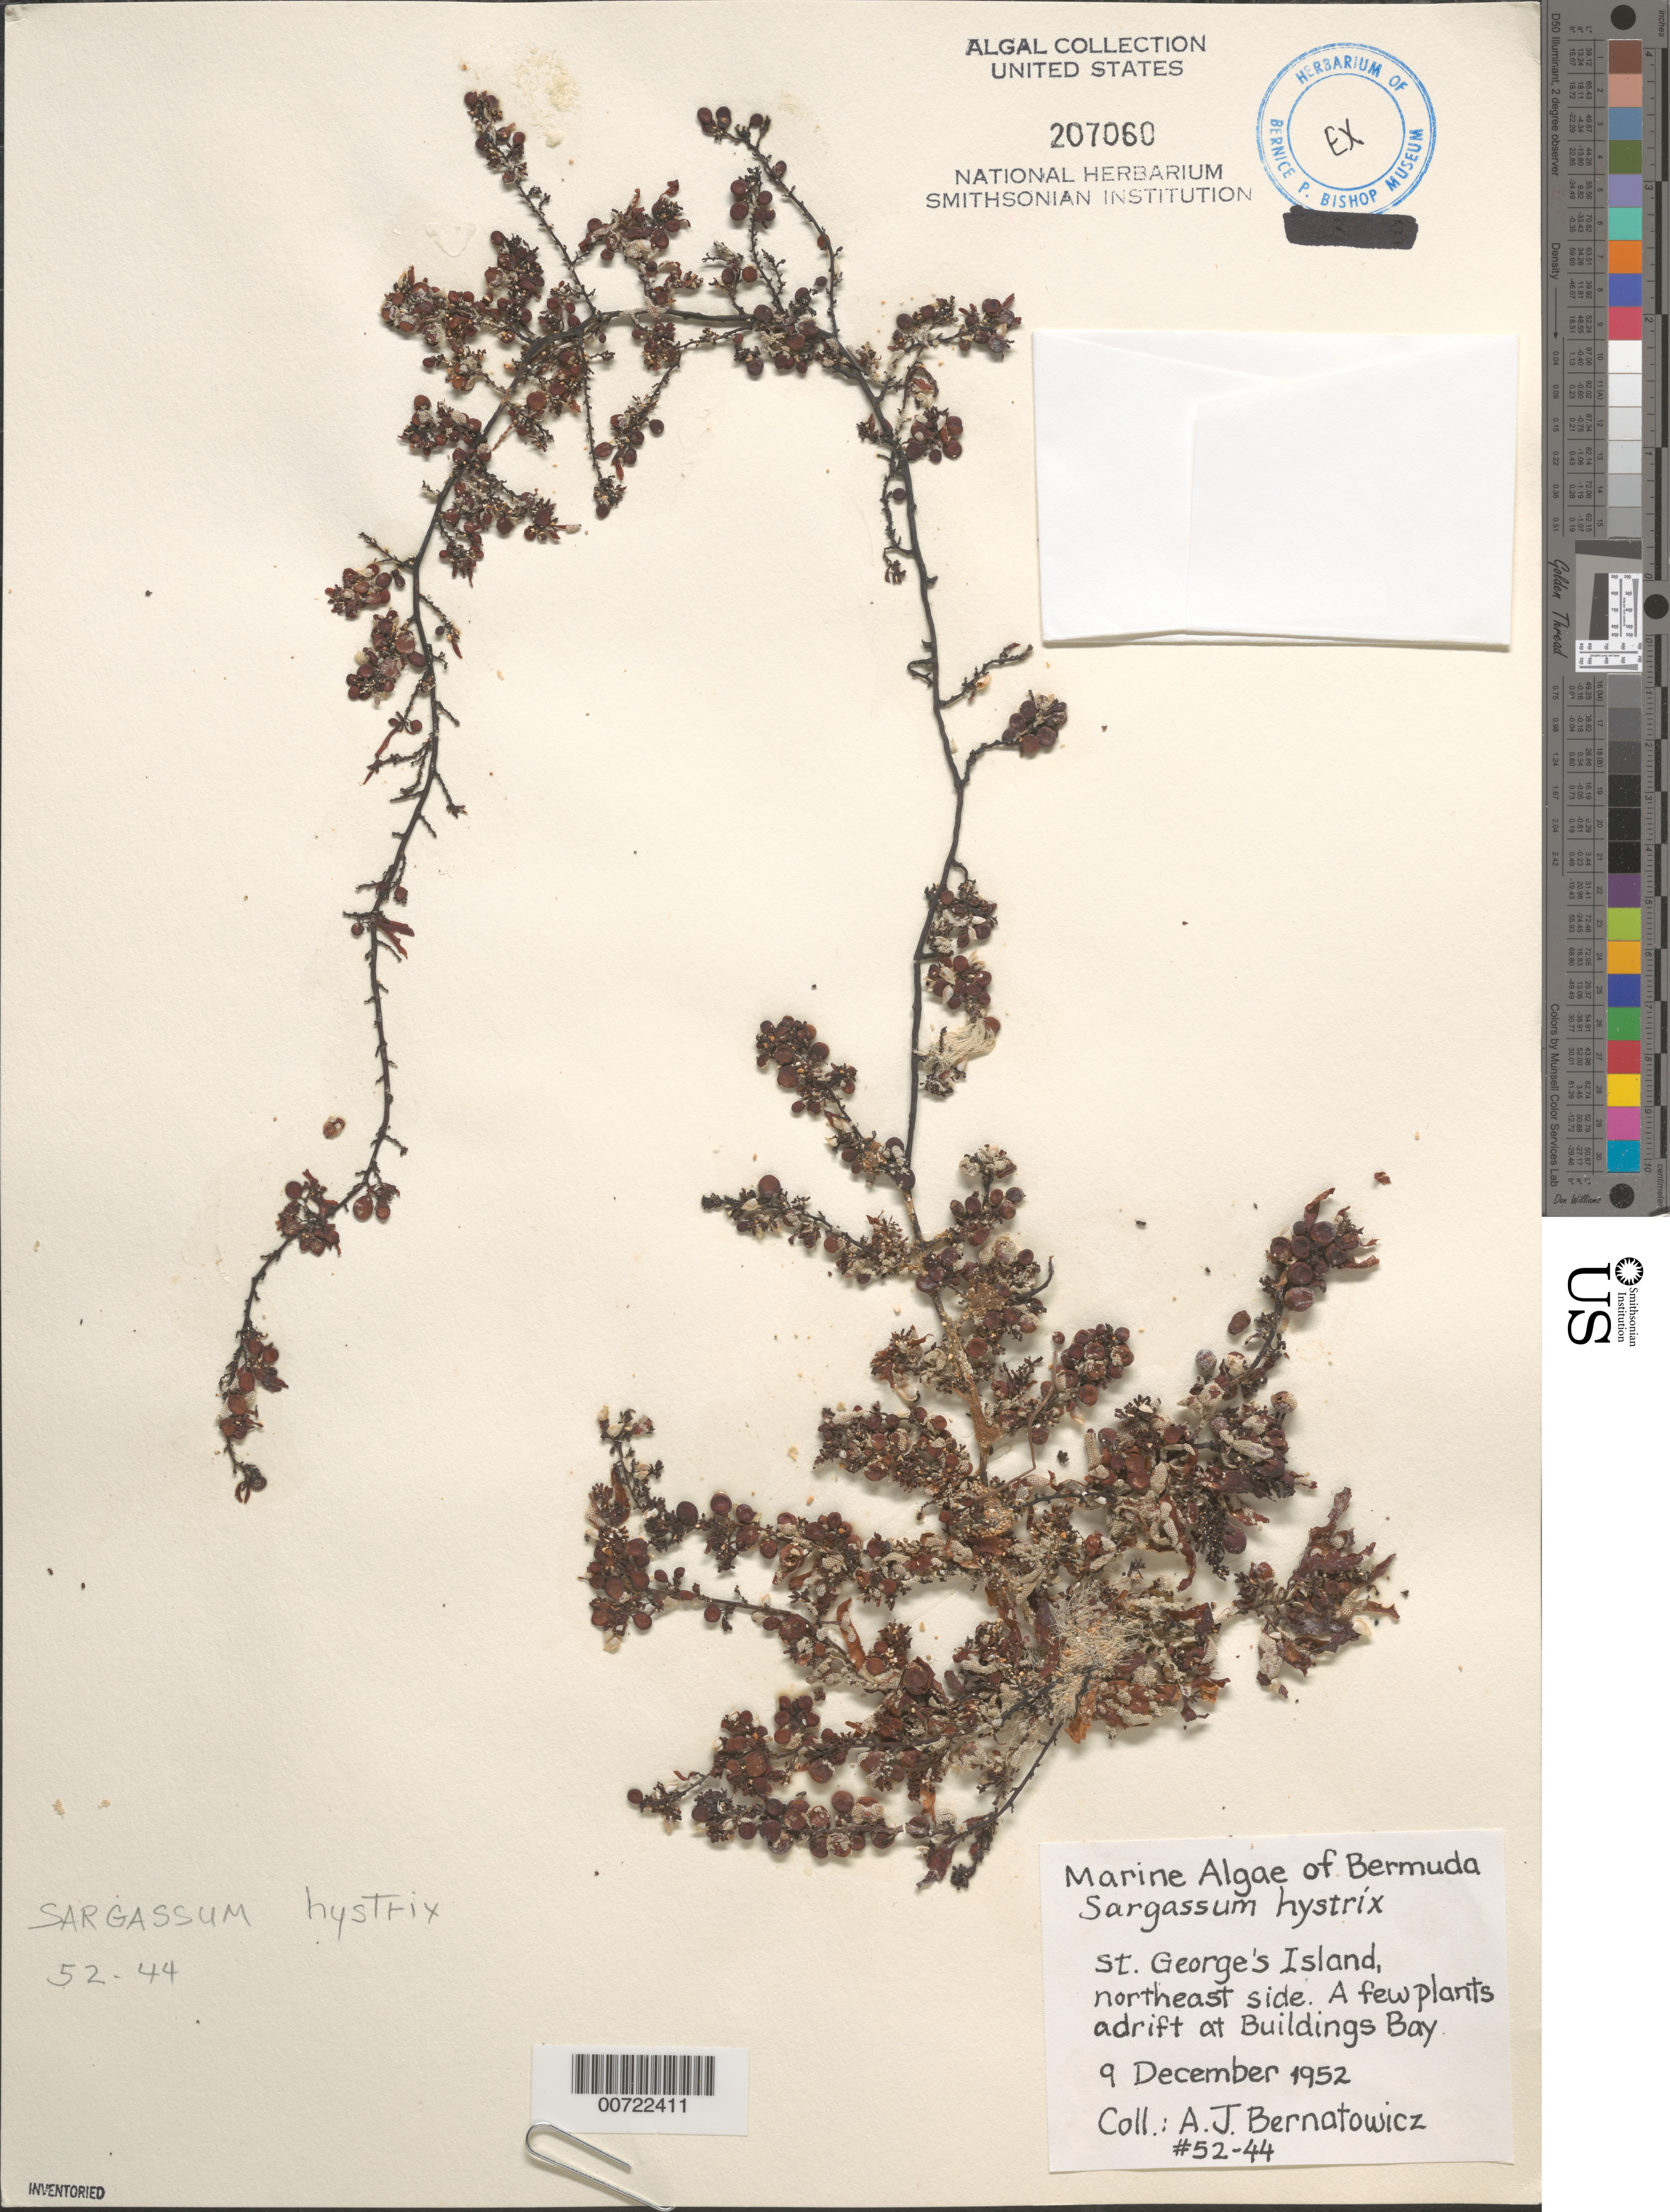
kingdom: Chromista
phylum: Ochrophyta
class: Phaeophyceae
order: Fucales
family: Sargassaceae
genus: Sargassum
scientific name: Sargassum hystrix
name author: J. Agardh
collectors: A. Bernatowicz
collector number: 52-44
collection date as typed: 09 Dec 1952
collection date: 1952-12-09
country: Bermuda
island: St. George's Island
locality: Buildings Bay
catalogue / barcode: US 207060